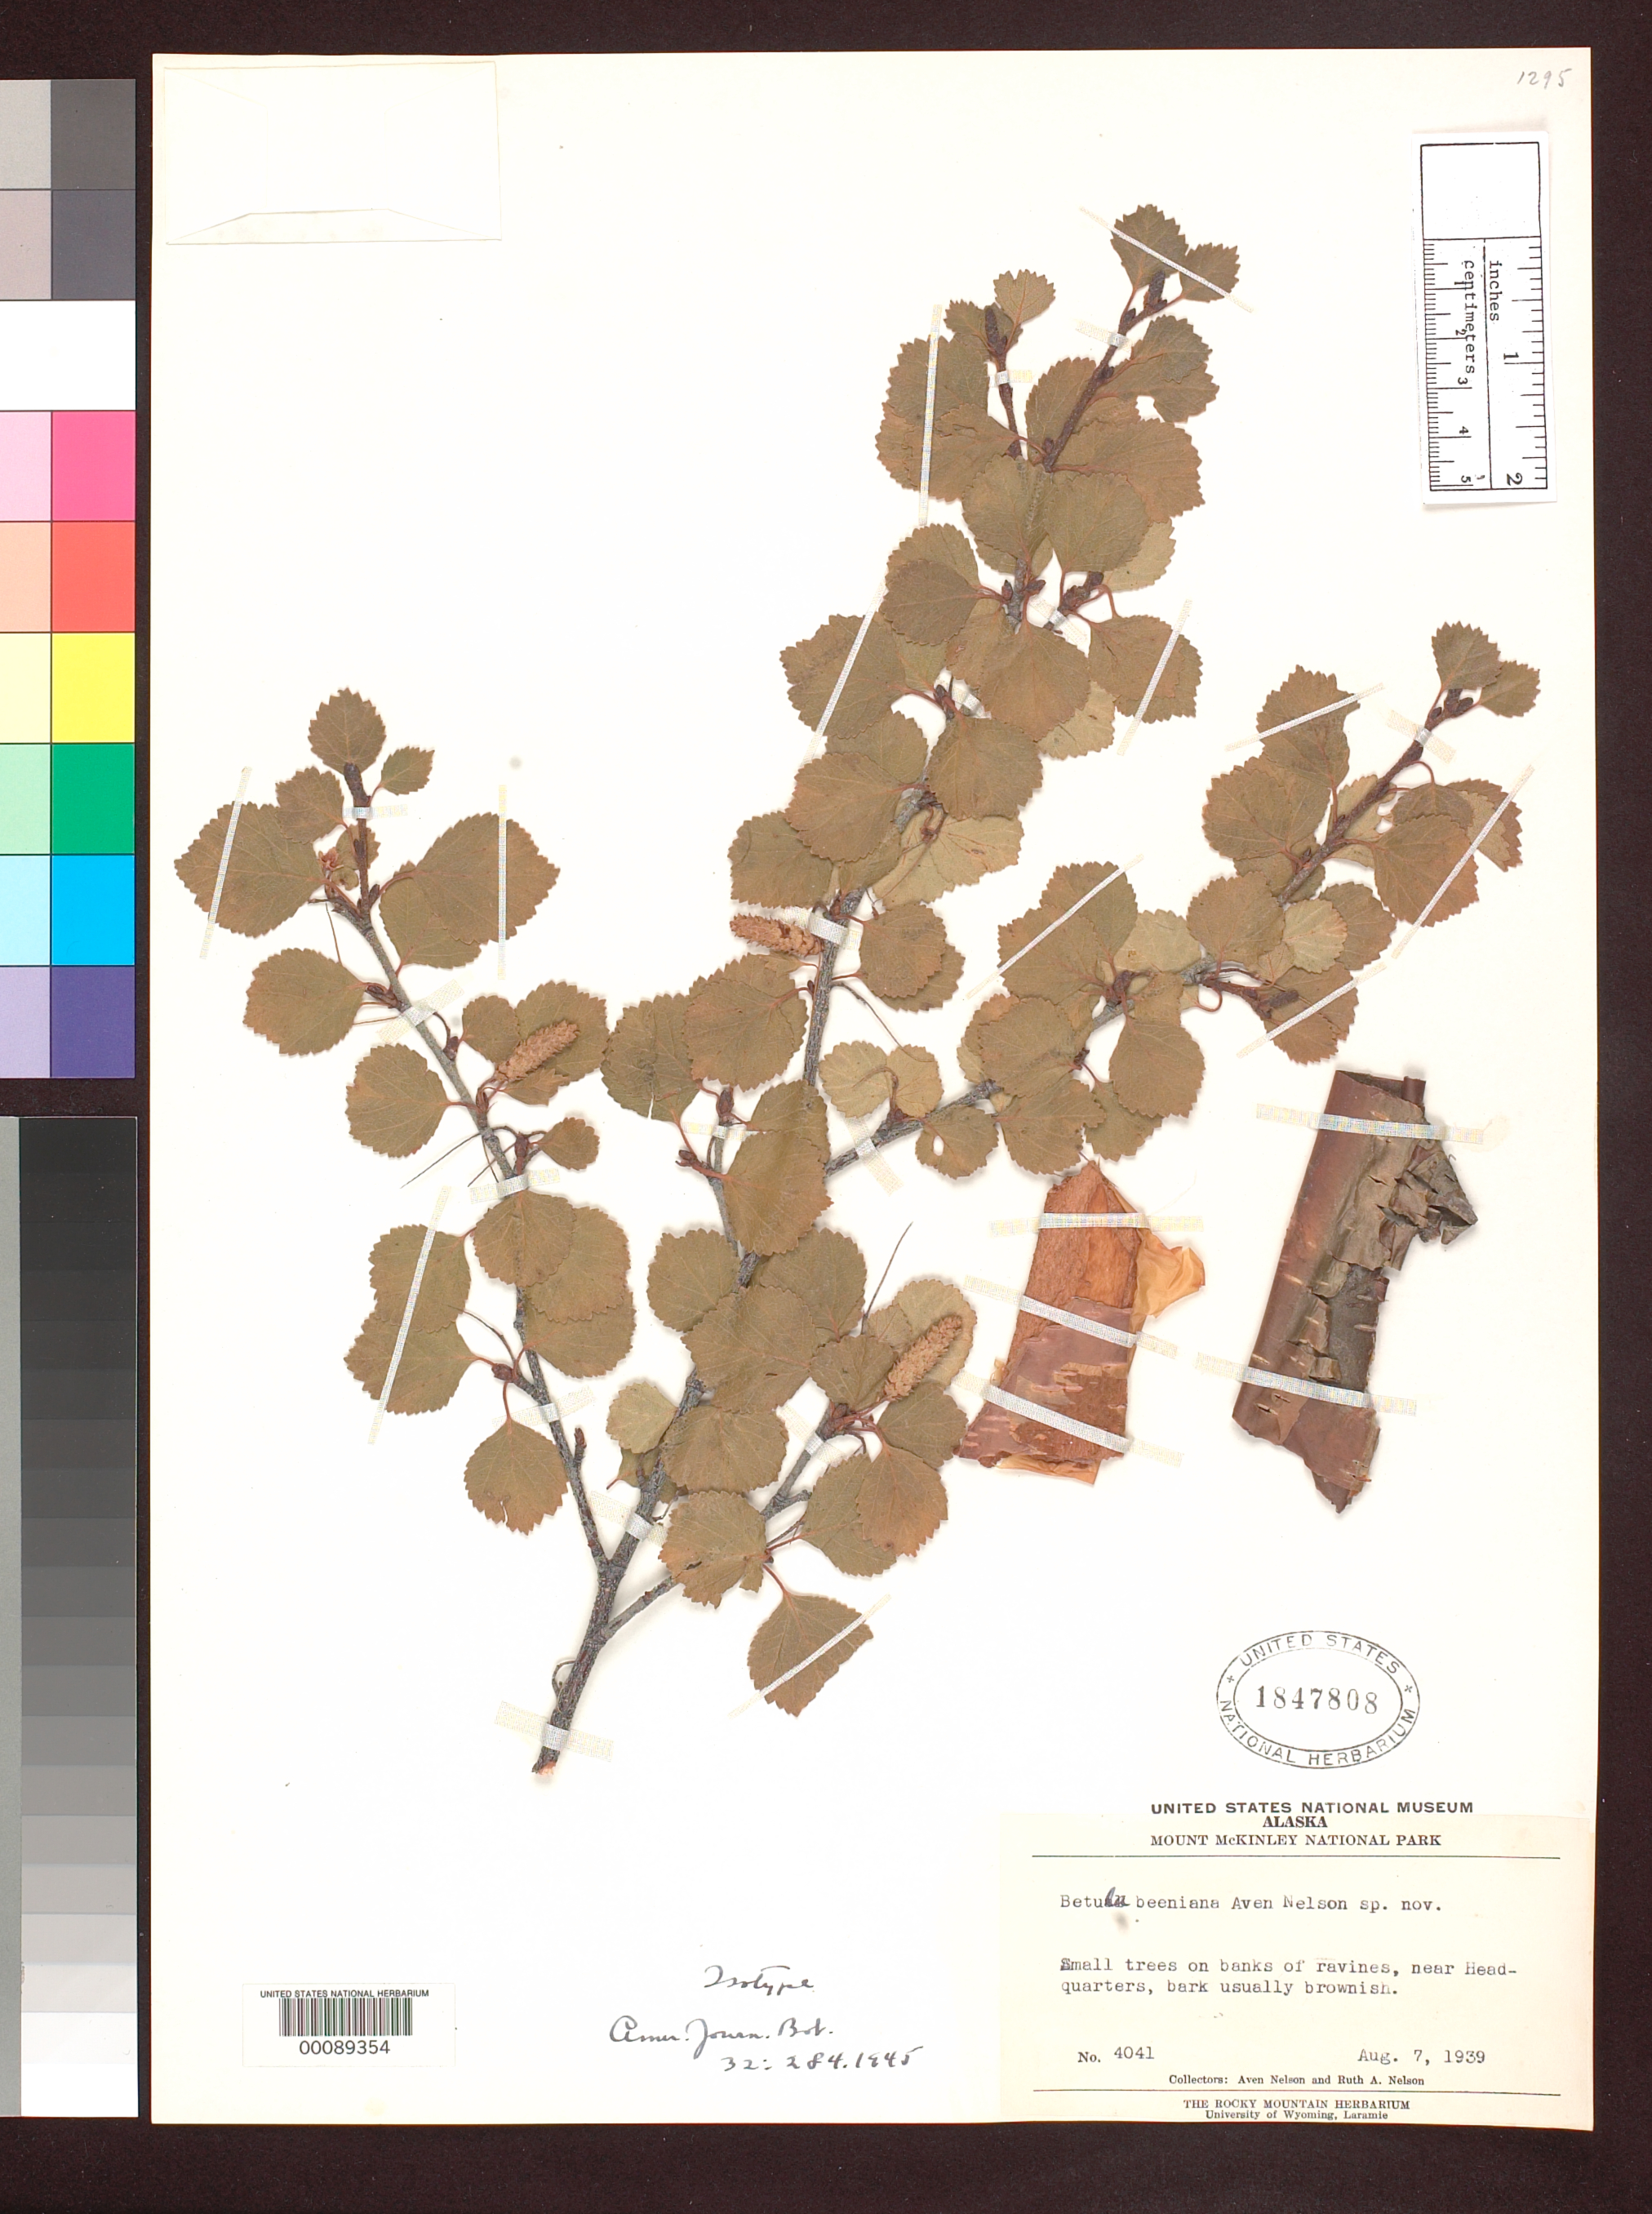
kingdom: Plantae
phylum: Tracheophyta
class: Magnoliopsida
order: Fagales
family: Betulaceae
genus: Betula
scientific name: Betula beeniana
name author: A. Nelson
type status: Isotype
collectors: A. Nelson & R. A. Nelson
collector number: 4041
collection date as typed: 07 Aug 1939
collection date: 1939-08-07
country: United States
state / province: Alaska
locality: Mt. McKinley National Park.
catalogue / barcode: US 1847808